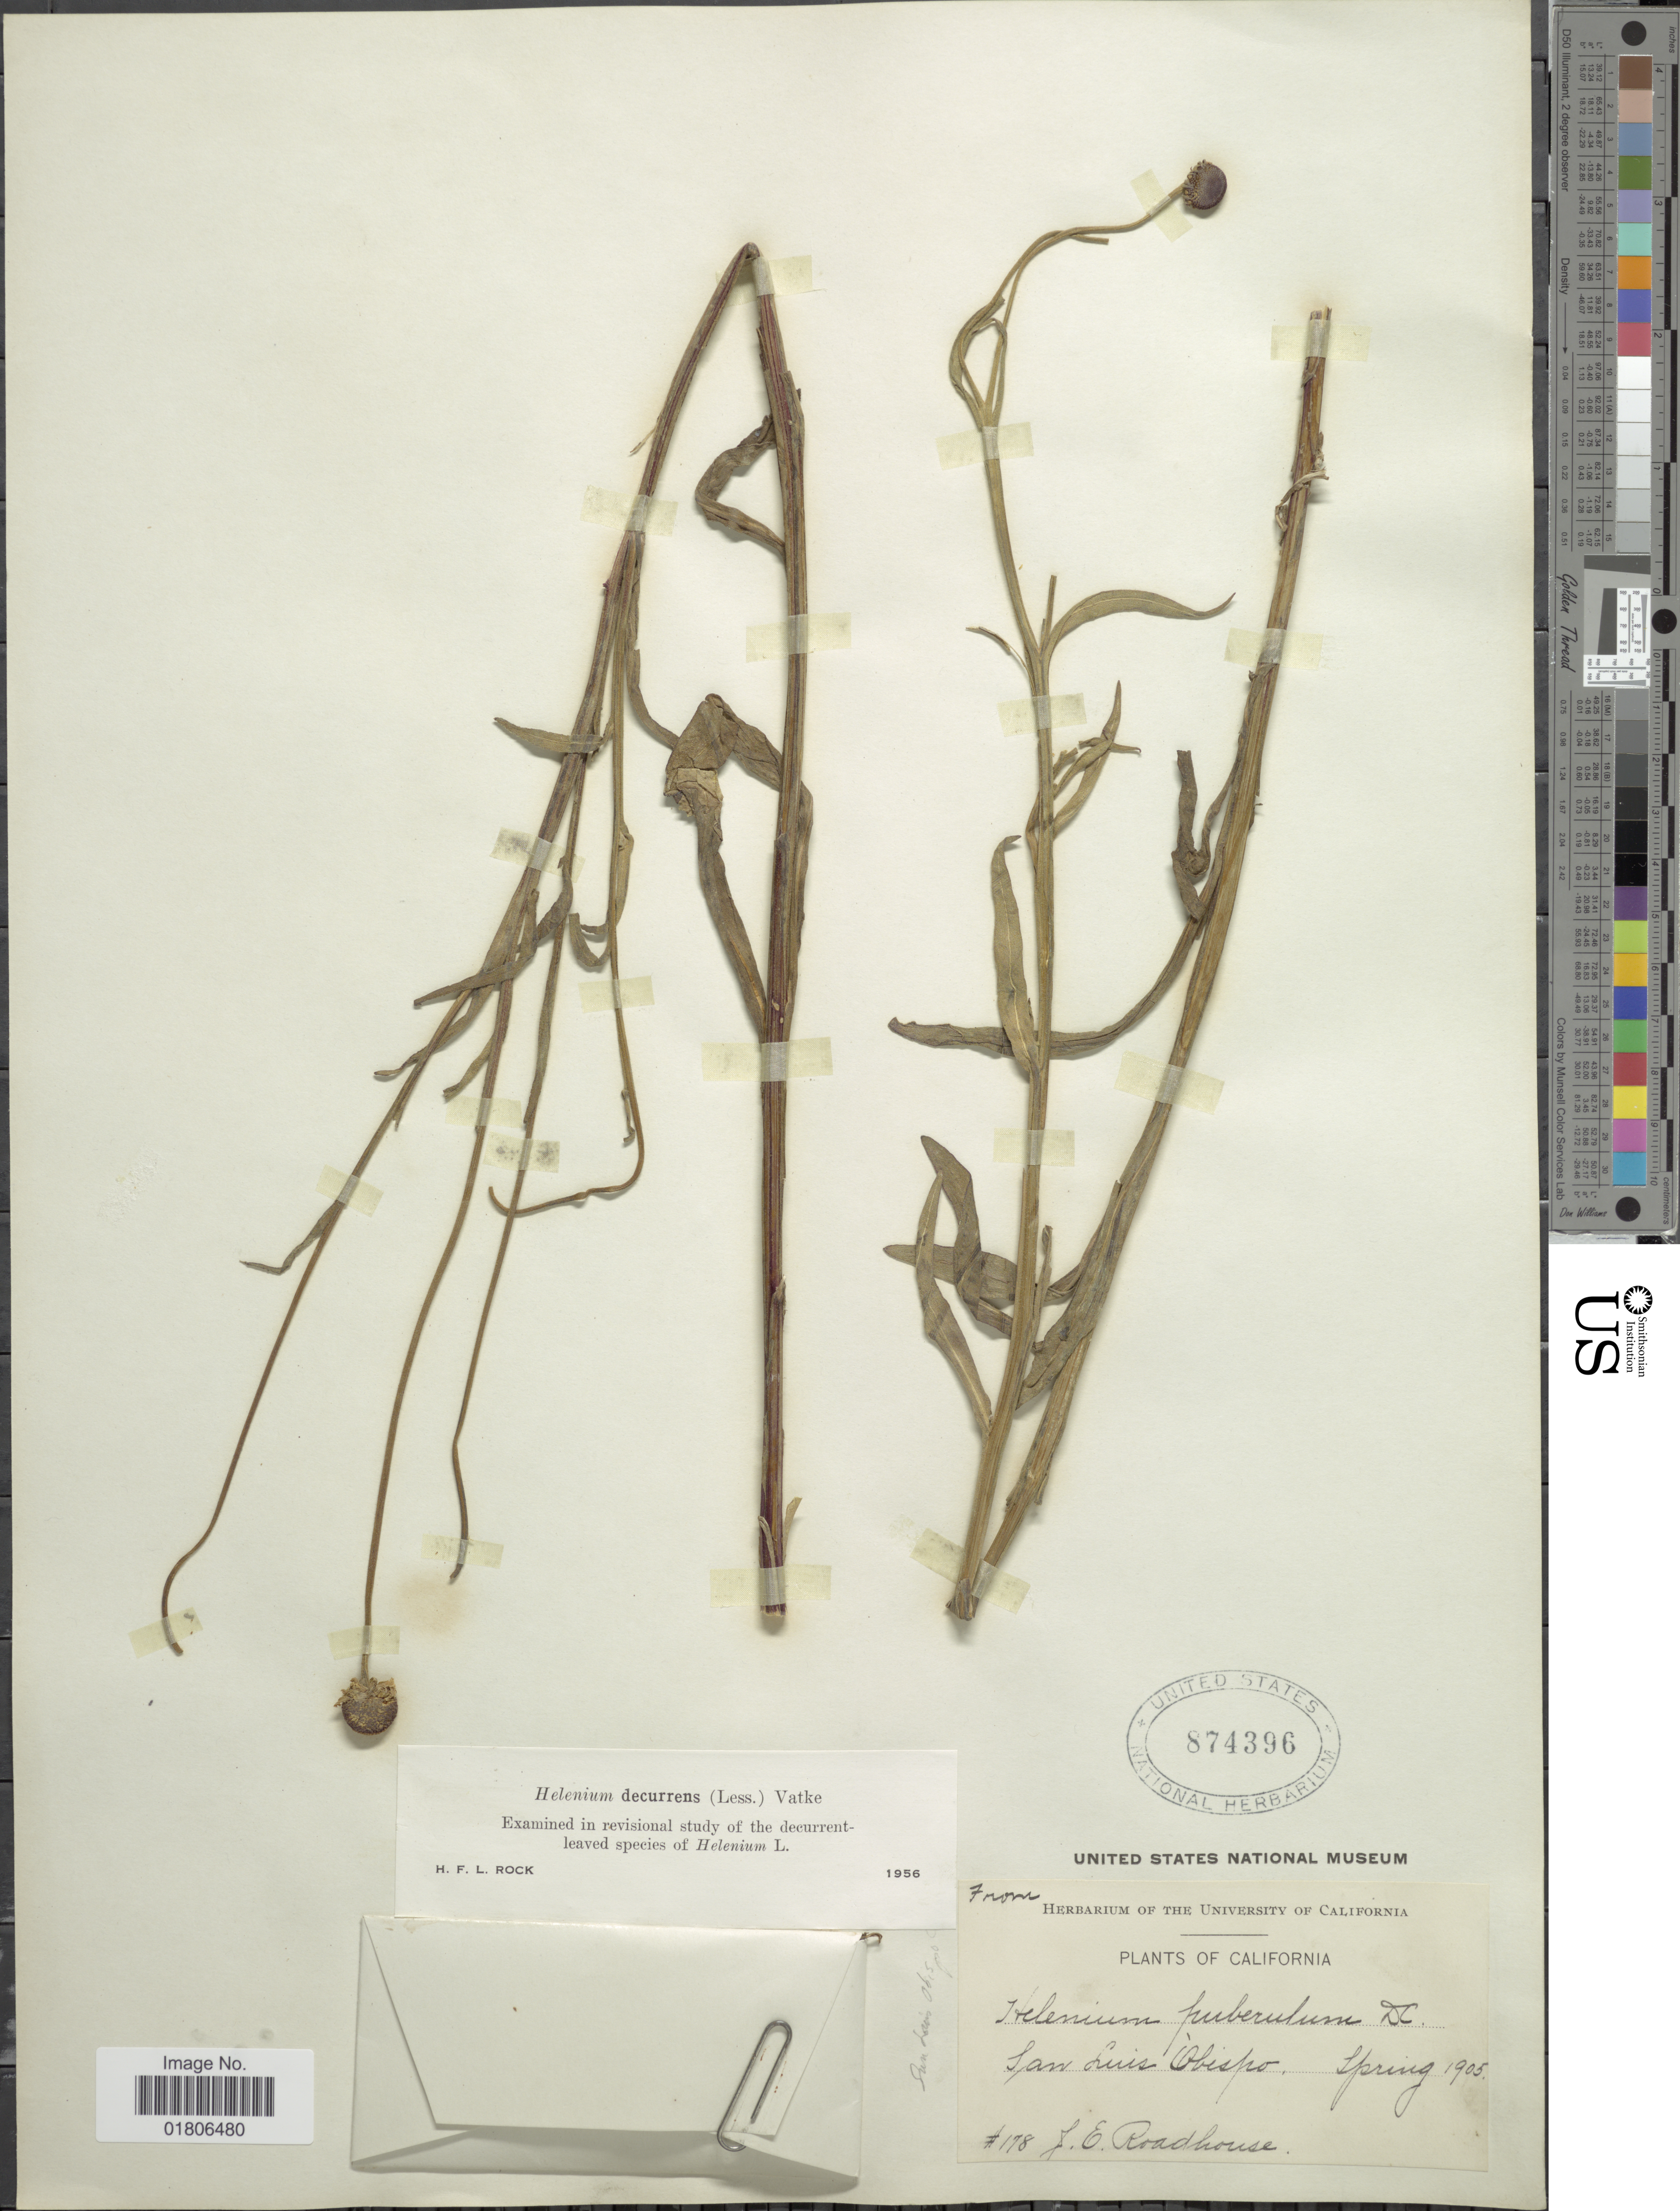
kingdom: Plantae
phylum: Tracheophyta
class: Magnoliopsida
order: Asterales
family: Asteraceae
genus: Helenium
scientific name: Helenium puberulum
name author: DC.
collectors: J. Roadhouse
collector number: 178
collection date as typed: spring 1905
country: United States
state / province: California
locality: San Luis Obsipo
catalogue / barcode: US 874396